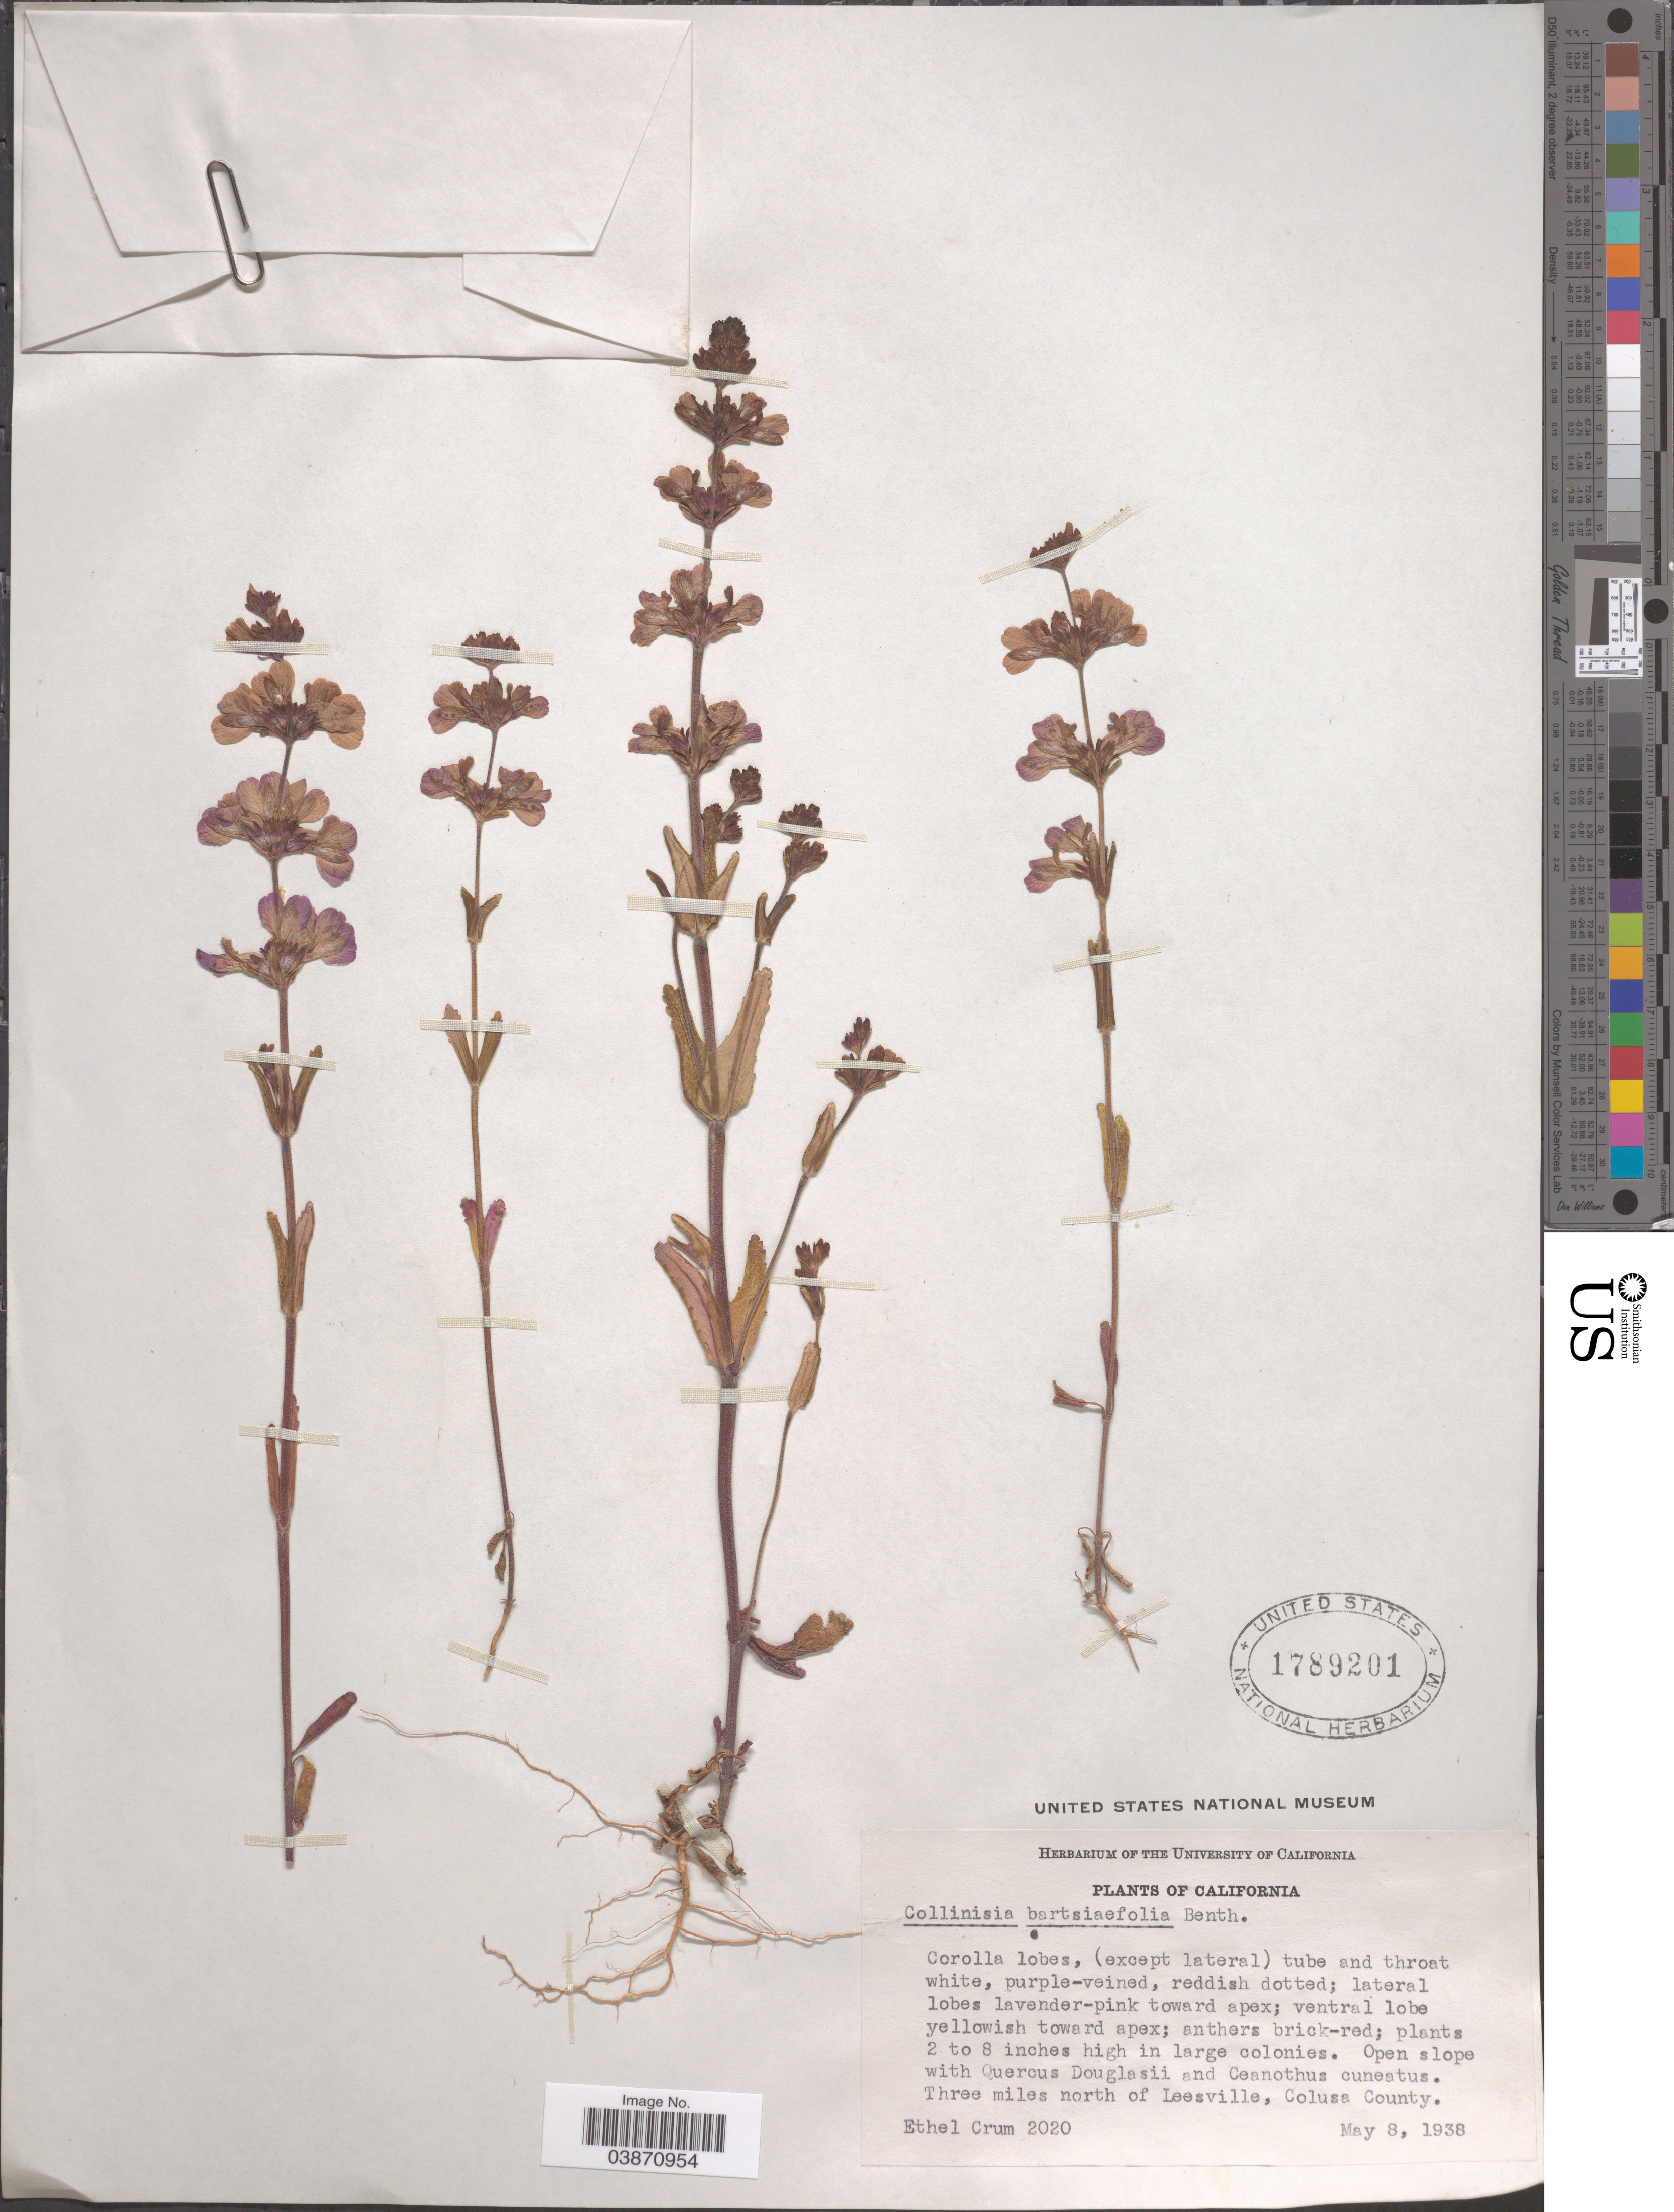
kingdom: Plantae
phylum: Tracheophyta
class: Magnoliopsida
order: Lamiales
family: Plantaginaceae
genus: Collinsia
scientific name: Collinsia bartsiifolia var. davidsonii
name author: (Parish) Newsom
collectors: E. K. Crum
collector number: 2020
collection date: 1938-05-08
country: United States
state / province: California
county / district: Colusa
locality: Three miles north of Leesville, Colusa County.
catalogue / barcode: US 1789201